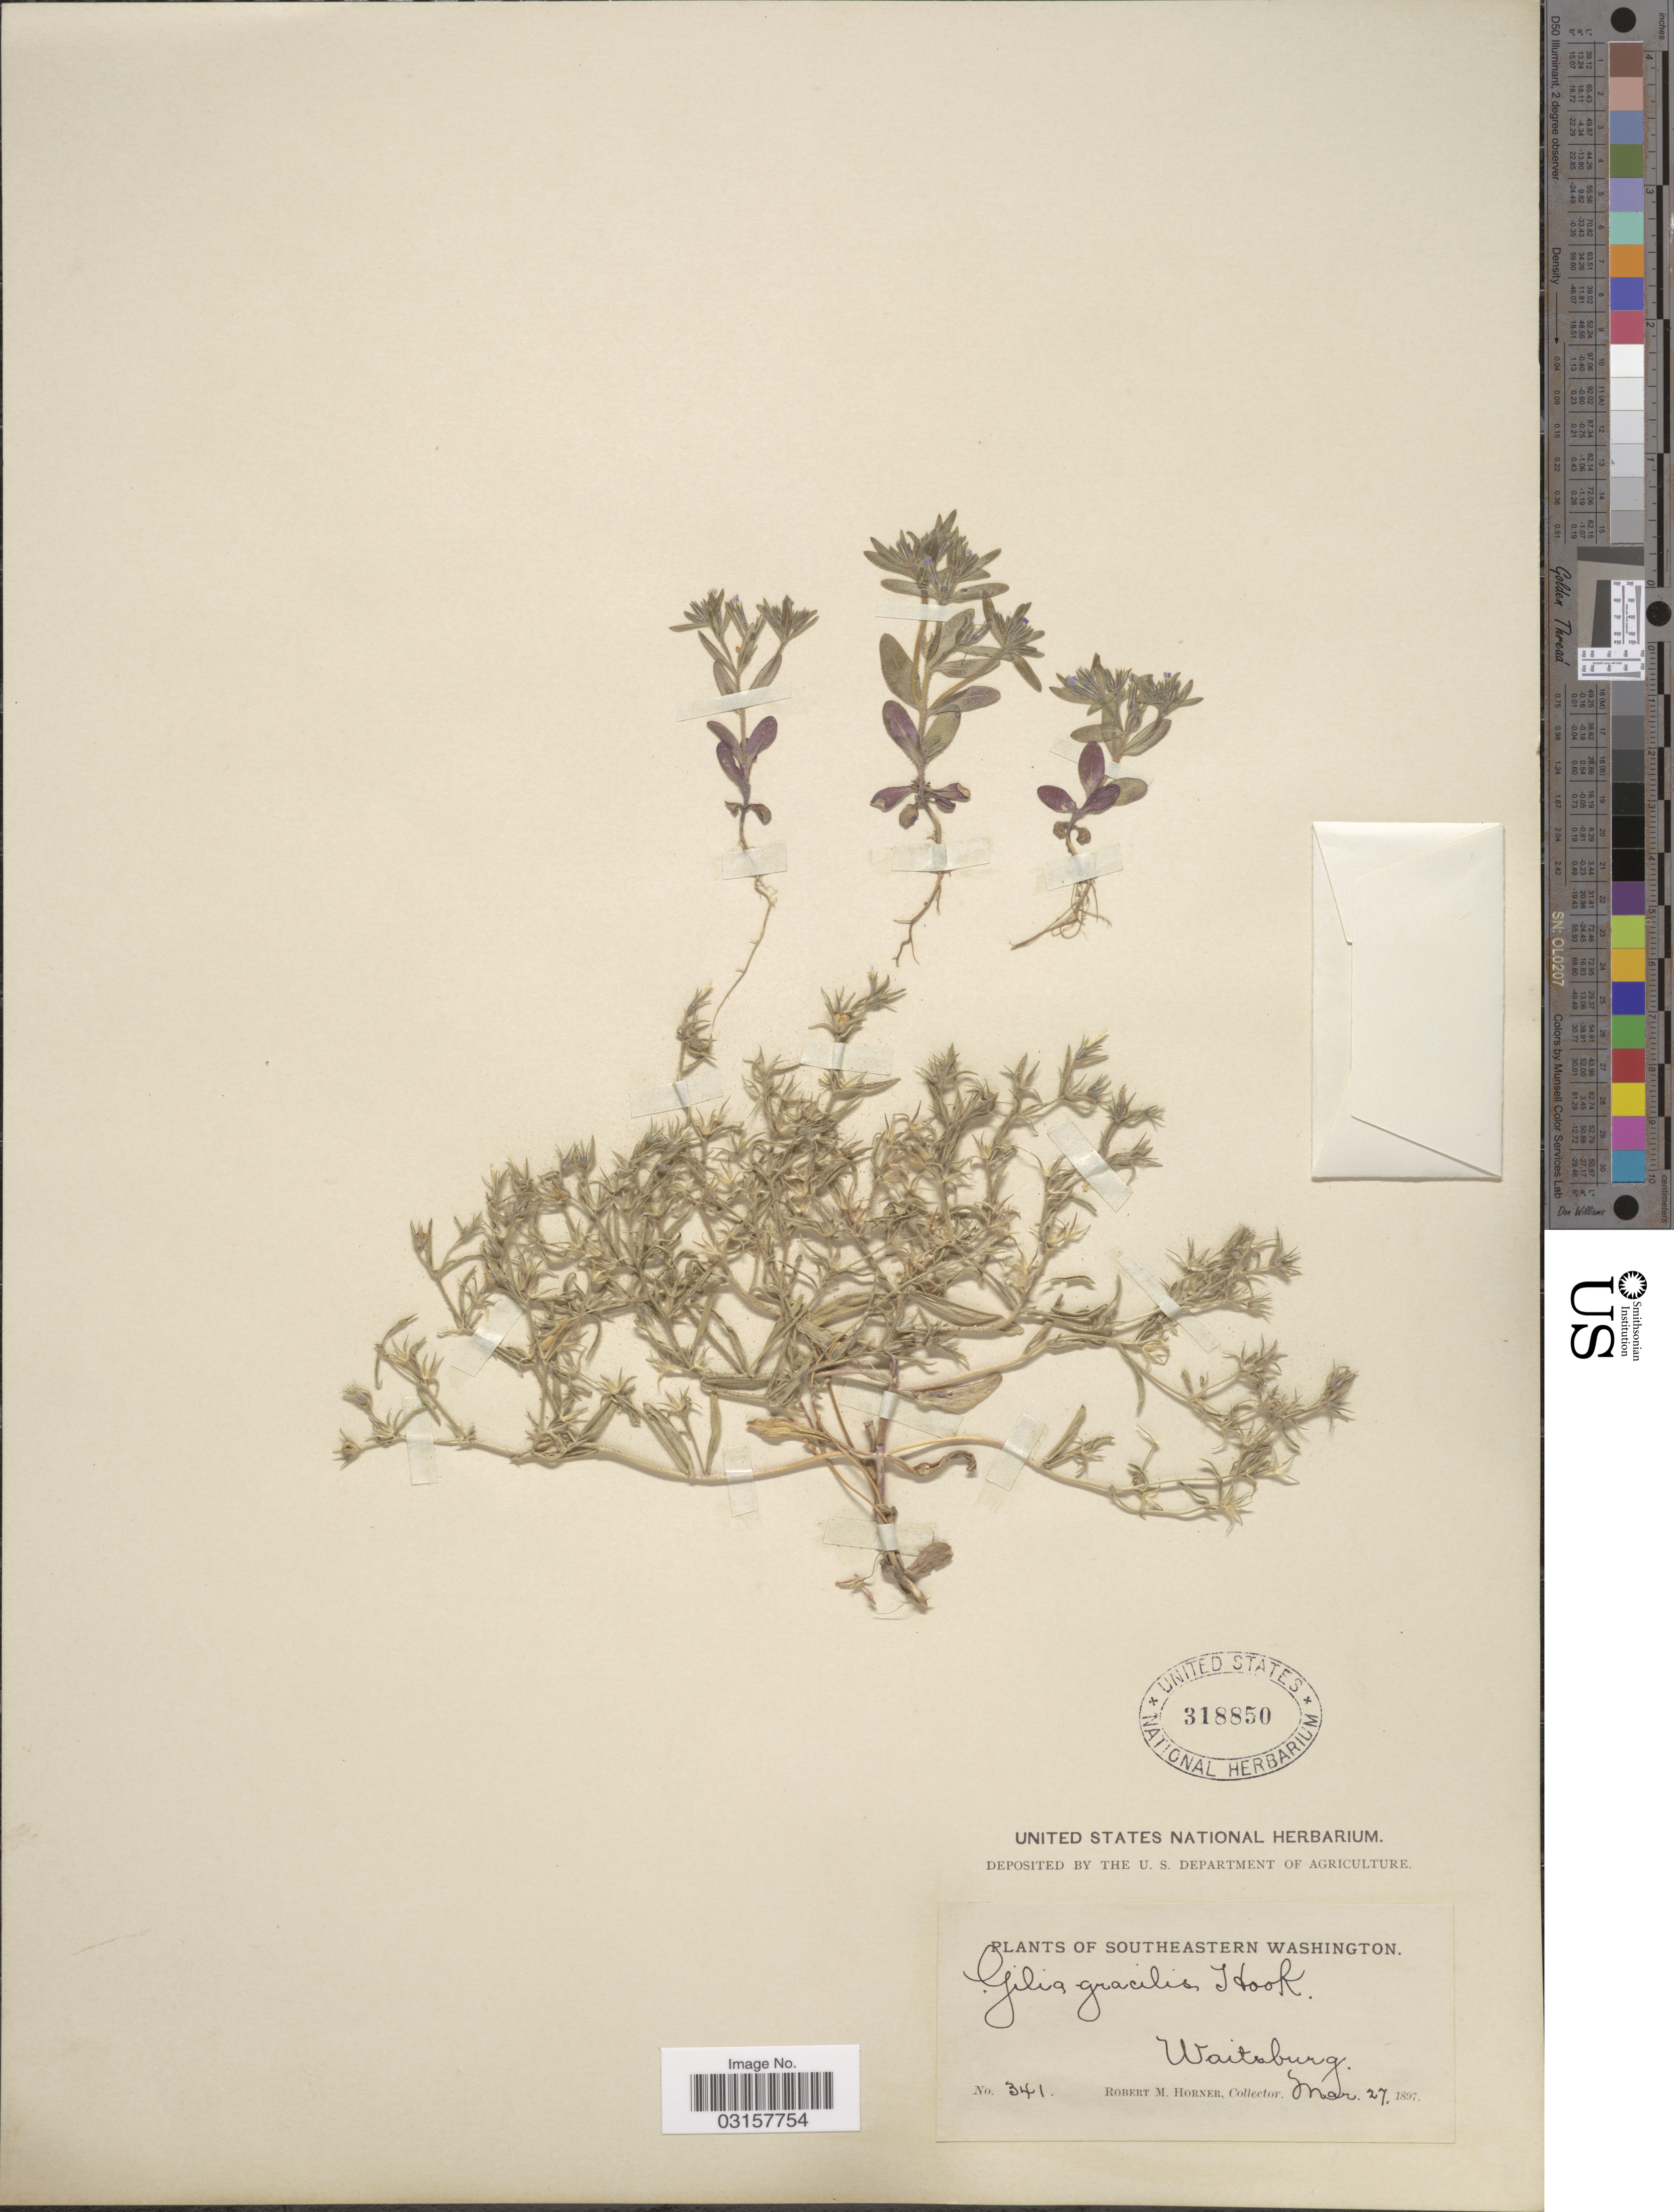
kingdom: Plantae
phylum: Tracheophyta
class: Magnoliopsida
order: Ericales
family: Polemoniaceae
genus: Microsteris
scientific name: Microsteris gracilis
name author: (Hook.) Greene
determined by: (US) Smithsonian Institution - National Museum of Natural History - Department of Botany (UNITED STATES)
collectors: R. Horner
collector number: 341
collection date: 1897-03-27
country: United States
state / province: Washington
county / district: Walla Walla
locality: Southeastern Washington. Waitsburg.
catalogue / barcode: US 318850